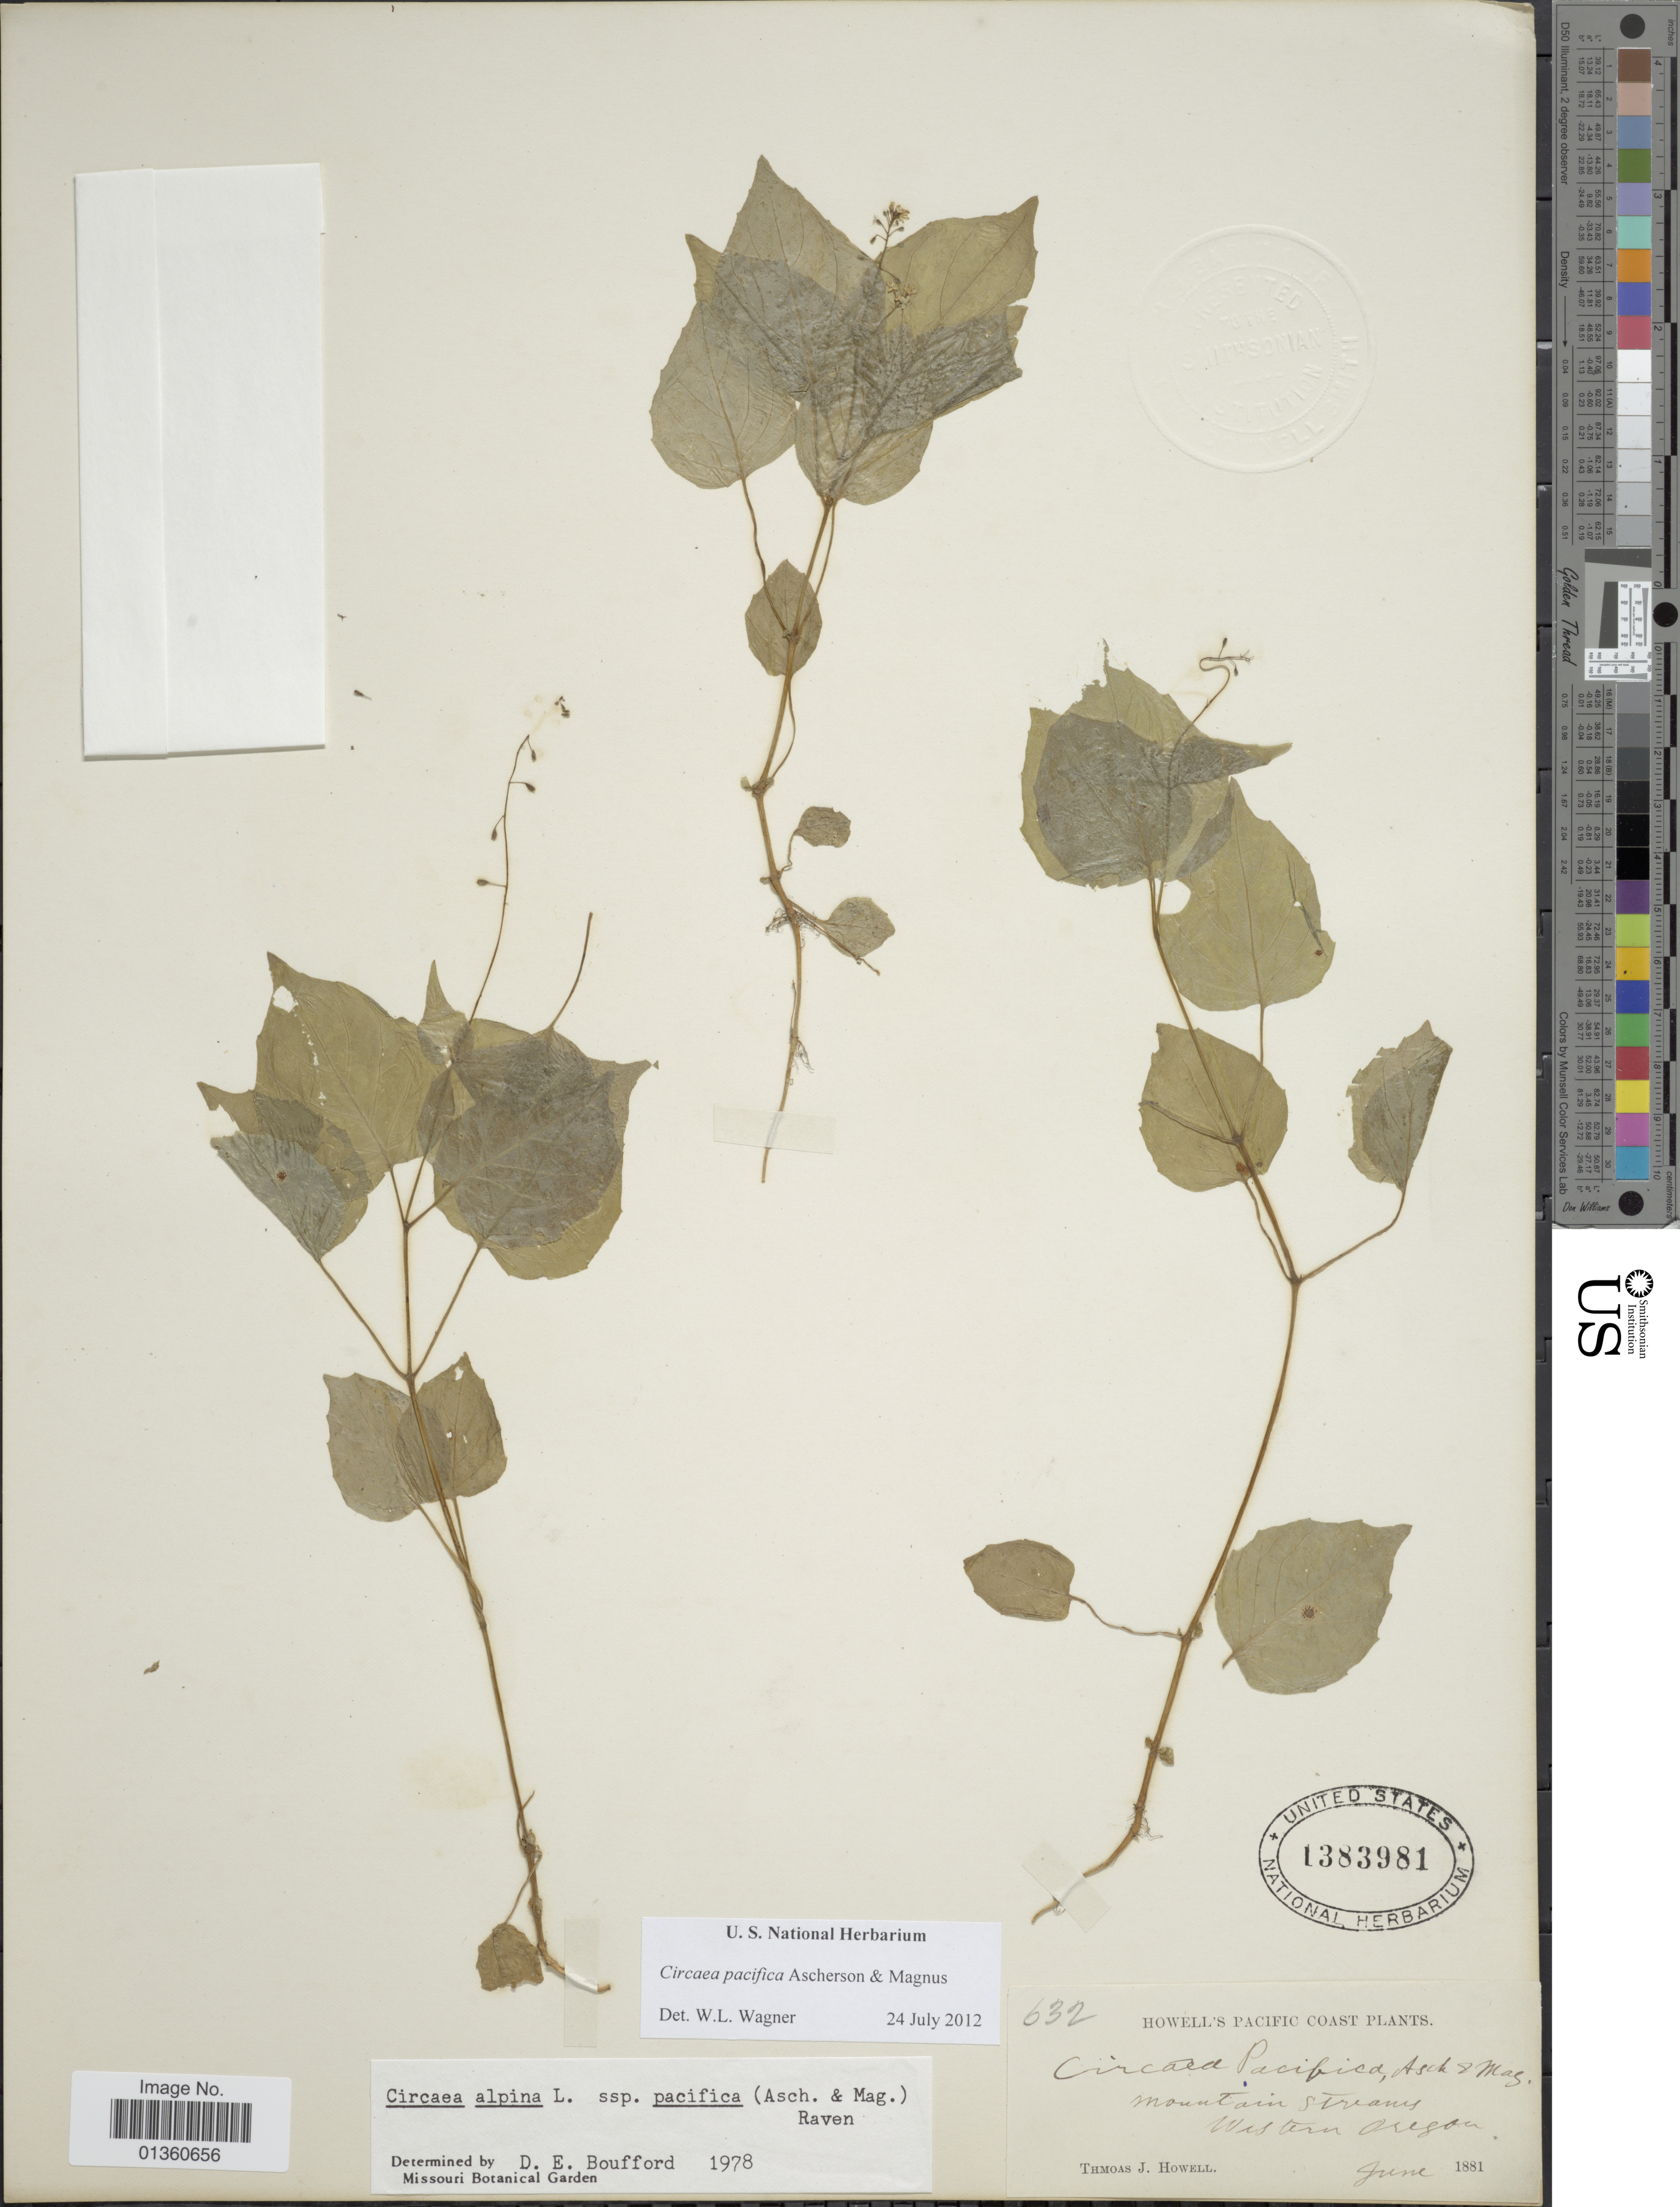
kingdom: Plantae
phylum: Tracheophyta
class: Magnoliopsida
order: Myrtales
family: Onagraceae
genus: Circaea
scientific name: Circaea pacifica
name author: Asch. & Magnus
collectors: T. J. Howell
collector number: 632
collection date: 1881-06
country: United States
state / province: Oregon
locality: Pacific Coast. Mountain streams,Western Oregon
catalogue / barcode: US 1383981